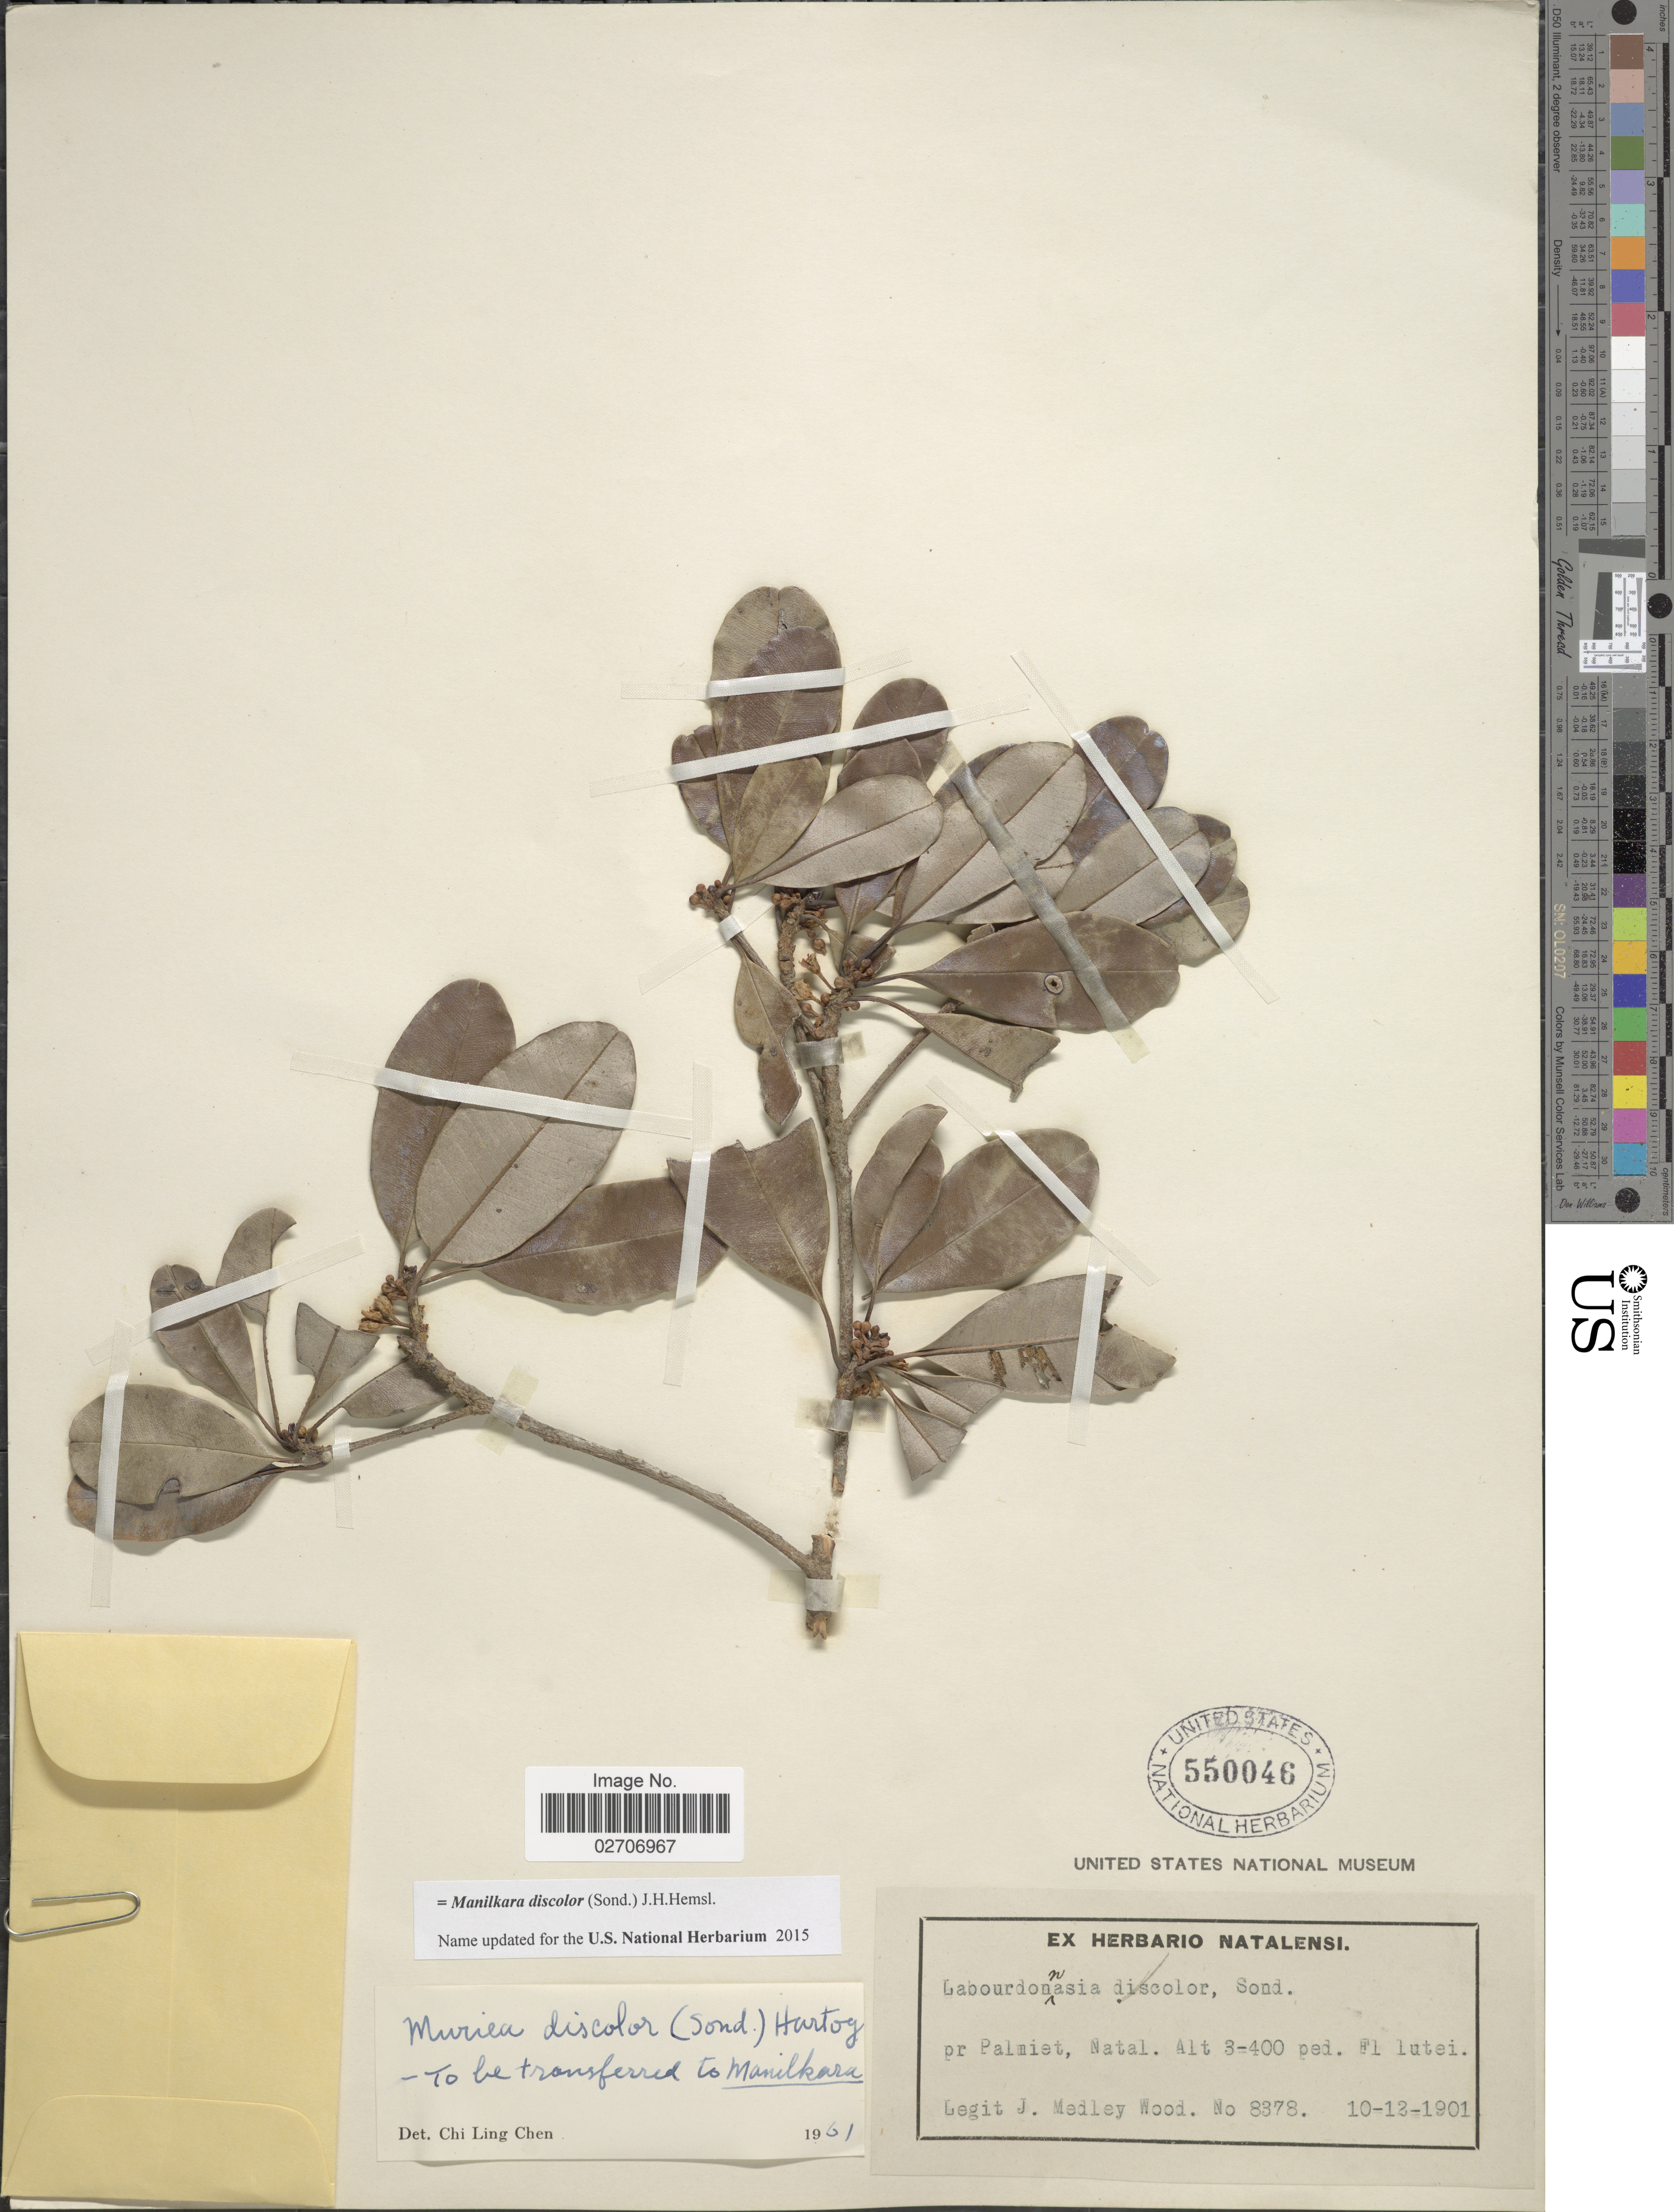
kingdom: Plantae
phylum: Tracheophyta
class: Magnoliopsida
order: Ericales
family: Sapotaceae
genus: Manilkara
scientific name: Manilkara discolor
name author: (Sond.) J.H. Hemsl.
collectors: J. Medley Wood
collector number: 8378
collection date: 1901-12-10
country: South Africa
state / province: KwaZulu-Natal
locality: Pr. Palmiet, Natal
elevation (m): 91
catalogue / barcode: US 550046